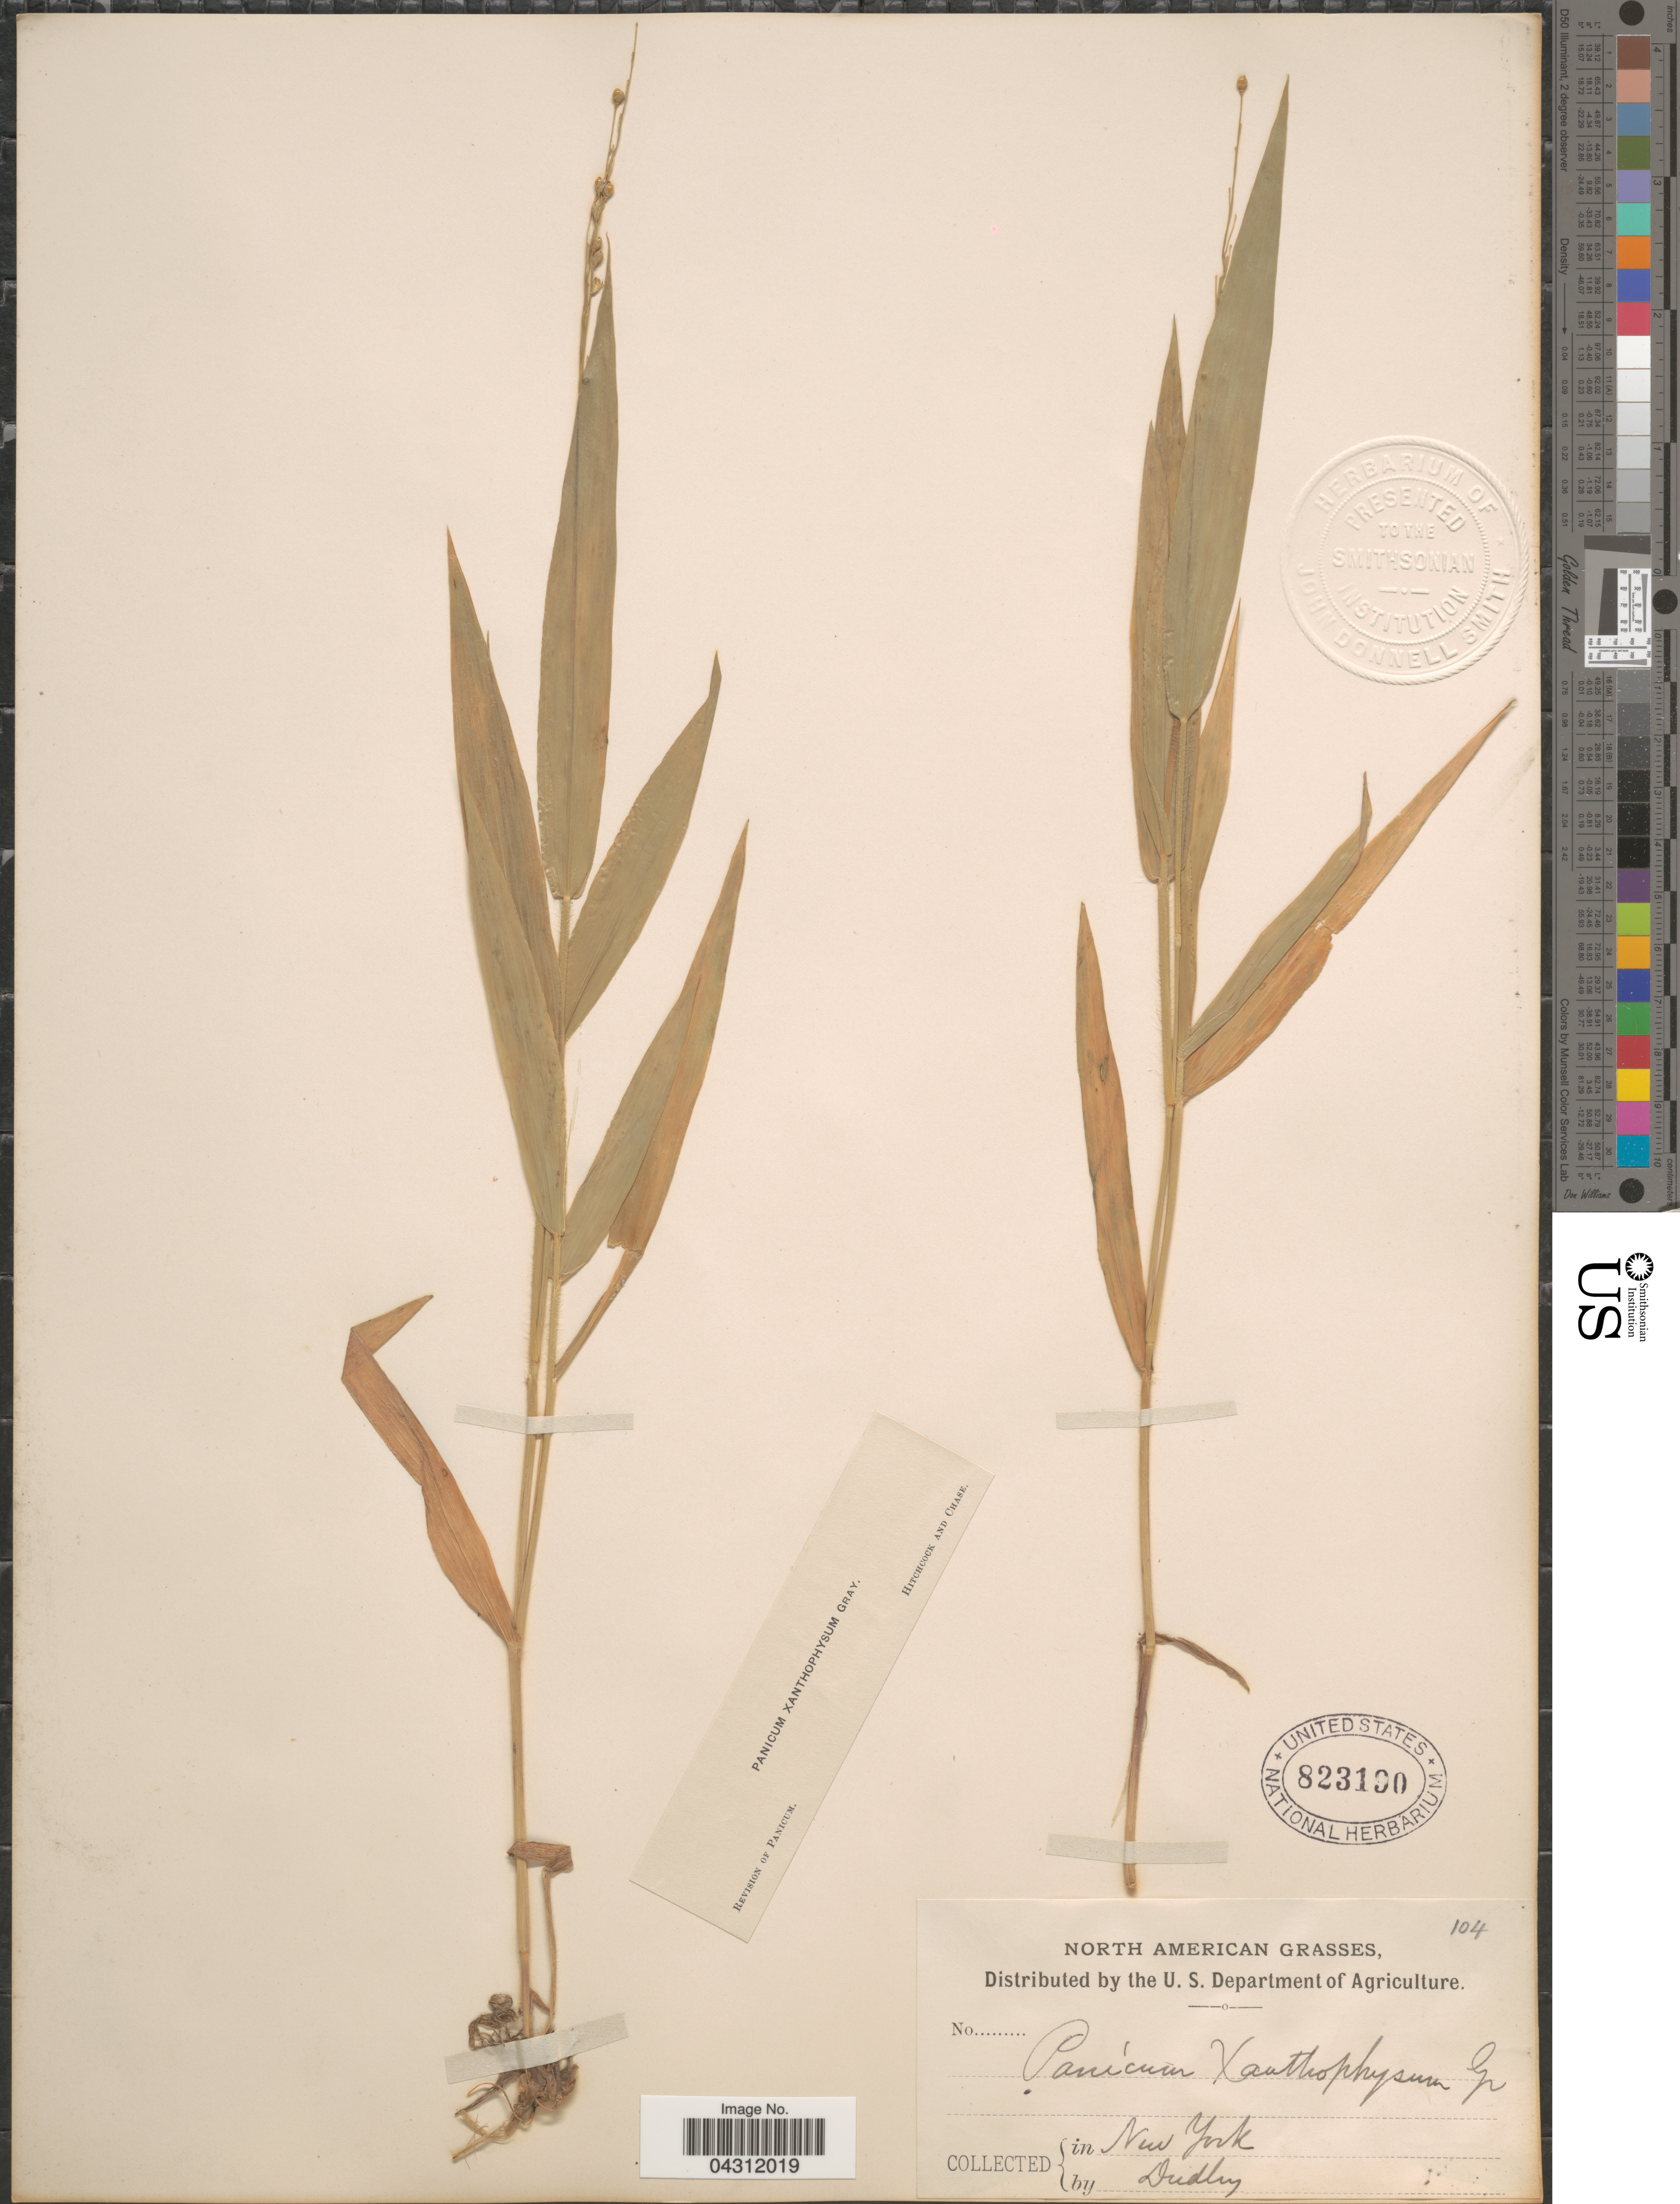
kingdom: Plantae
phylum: Tracheophyta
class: Liliopsida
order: Poales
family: Poaceae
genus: Dichanthelium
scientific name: Dichanthelium xanthophysum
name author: (A. Gray) Freckmann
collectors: Dudley, --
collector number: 104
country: United States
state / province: New York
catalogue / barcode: US 823190